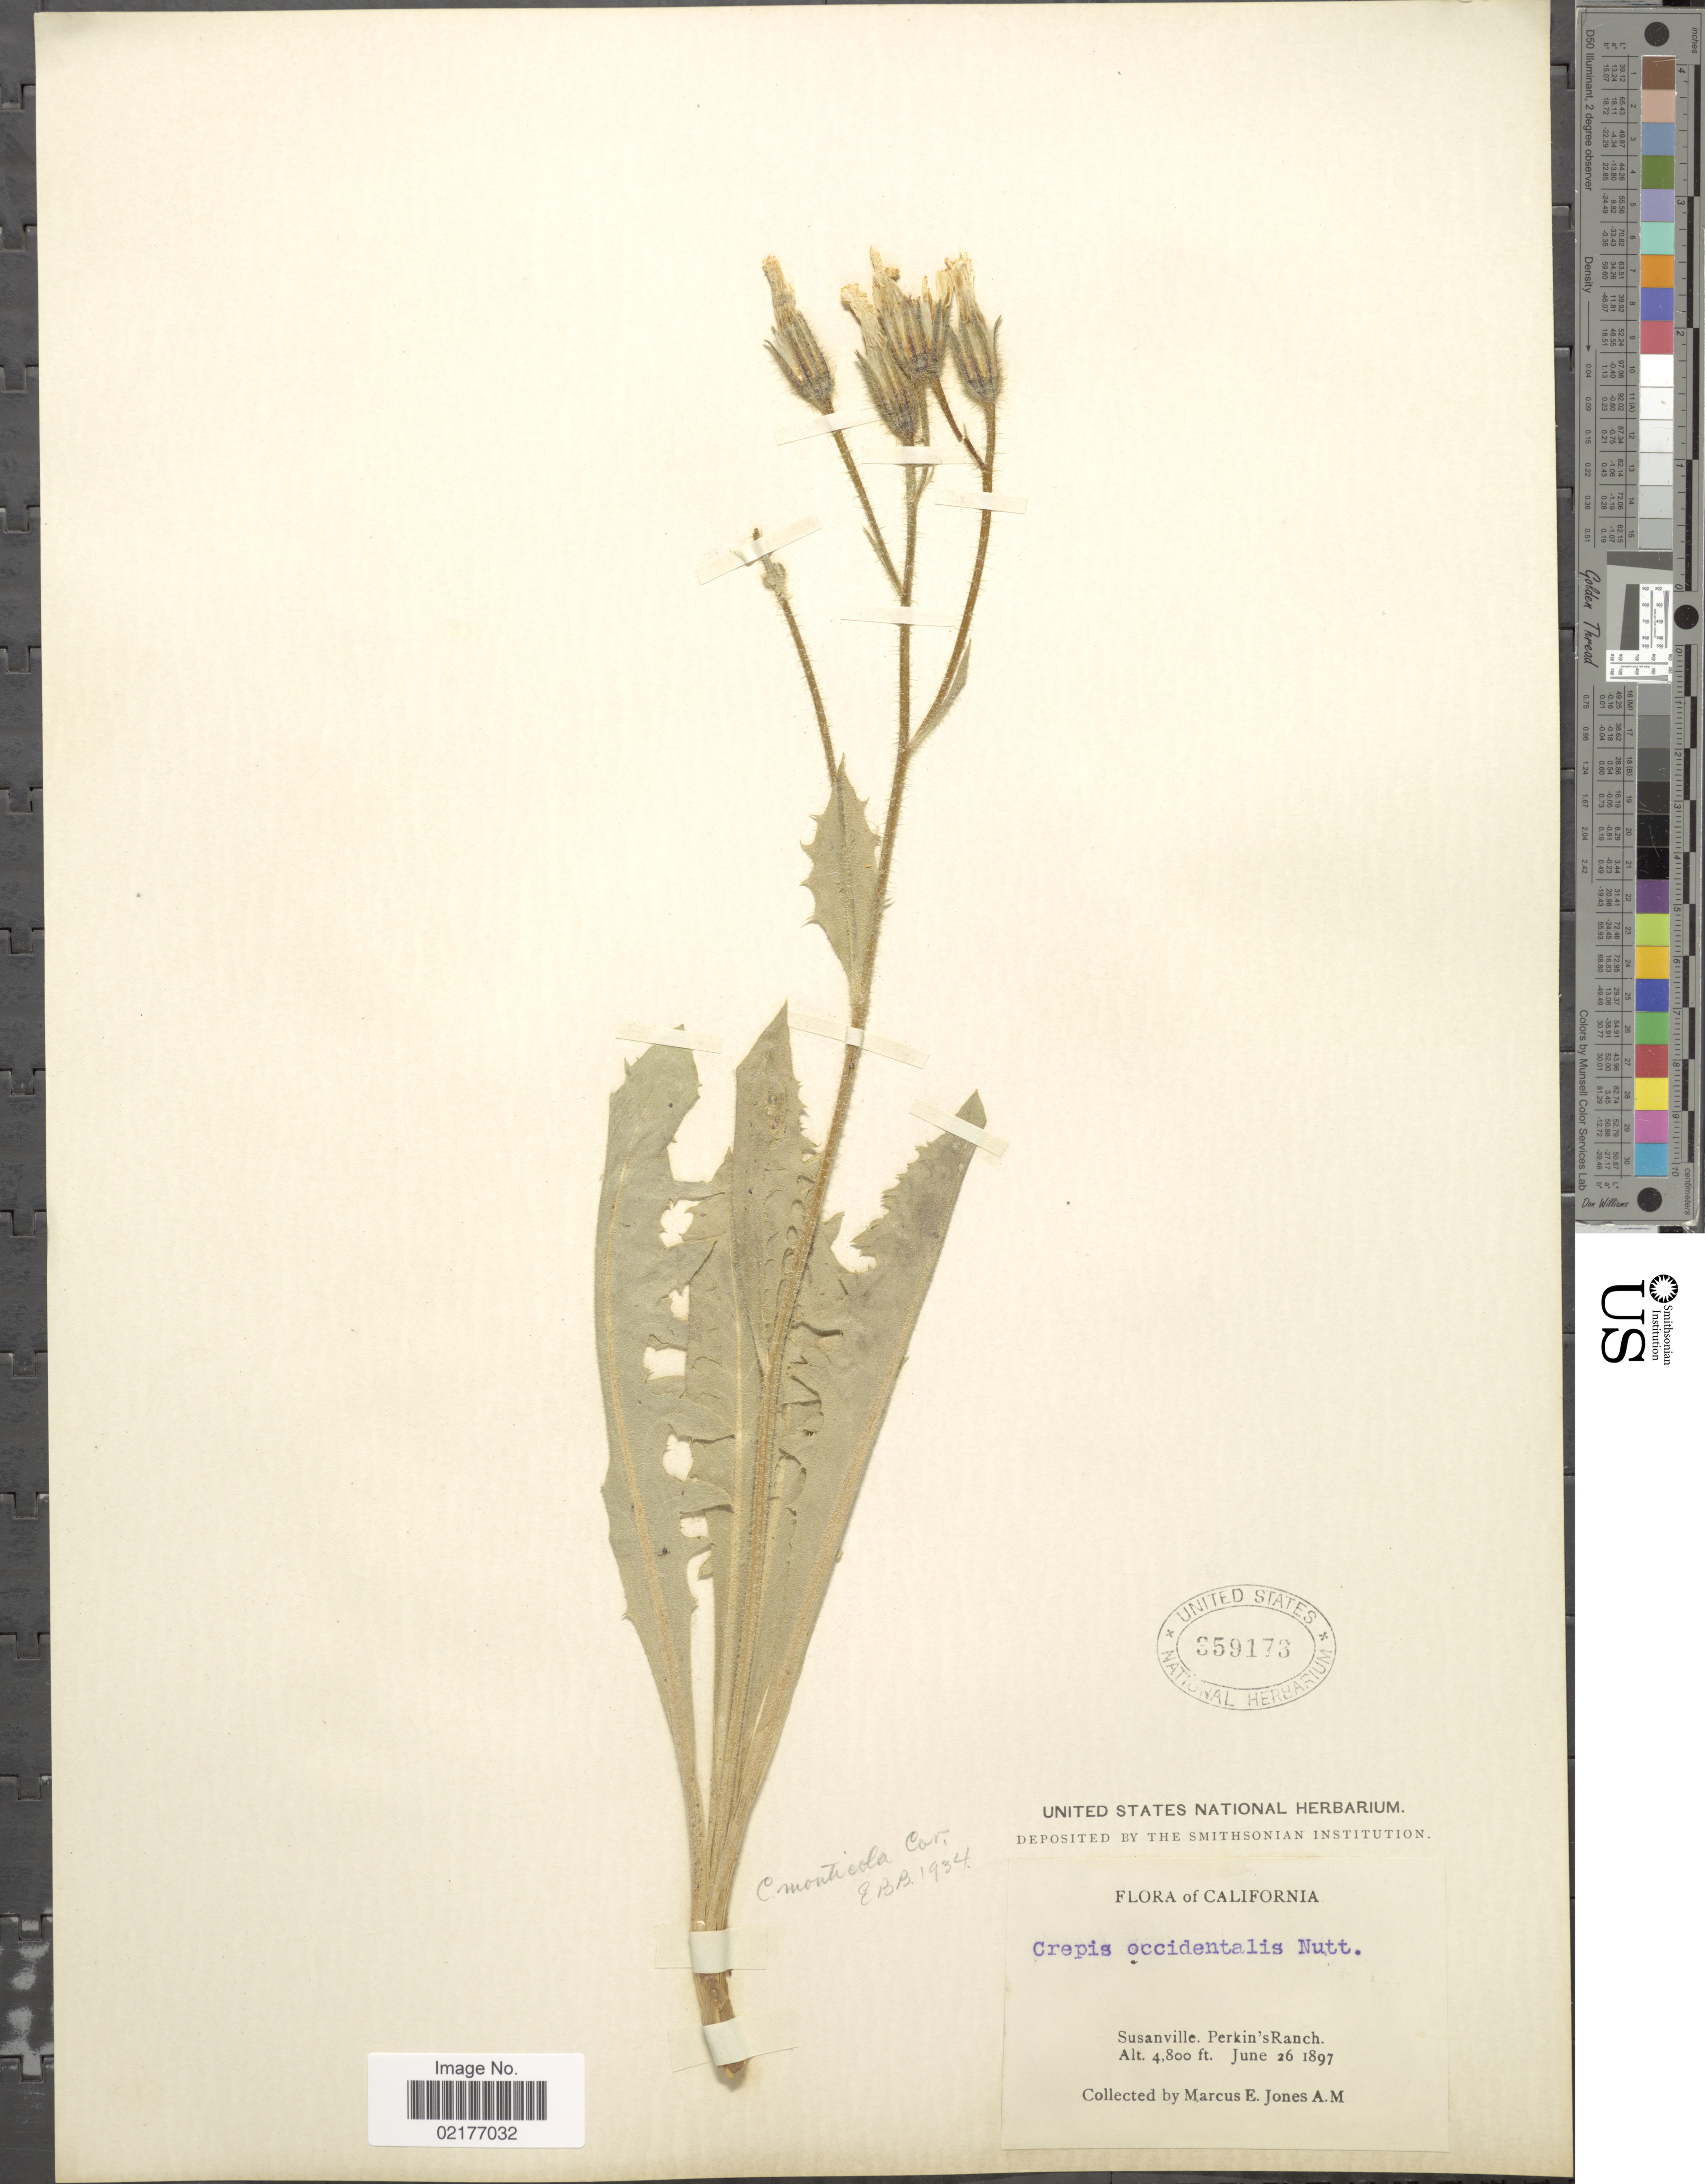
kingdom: Plantae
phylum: Tracheophyta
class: Magnoliopsida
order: Asterales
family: Asteraceae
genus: Crepis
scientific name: Crepis monticola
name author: Coville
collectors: M. E. Jones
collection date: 1897-06-26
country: United States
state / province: California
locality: Susanville, Perkin's Ranch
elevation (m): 1463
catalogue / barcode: US 359173